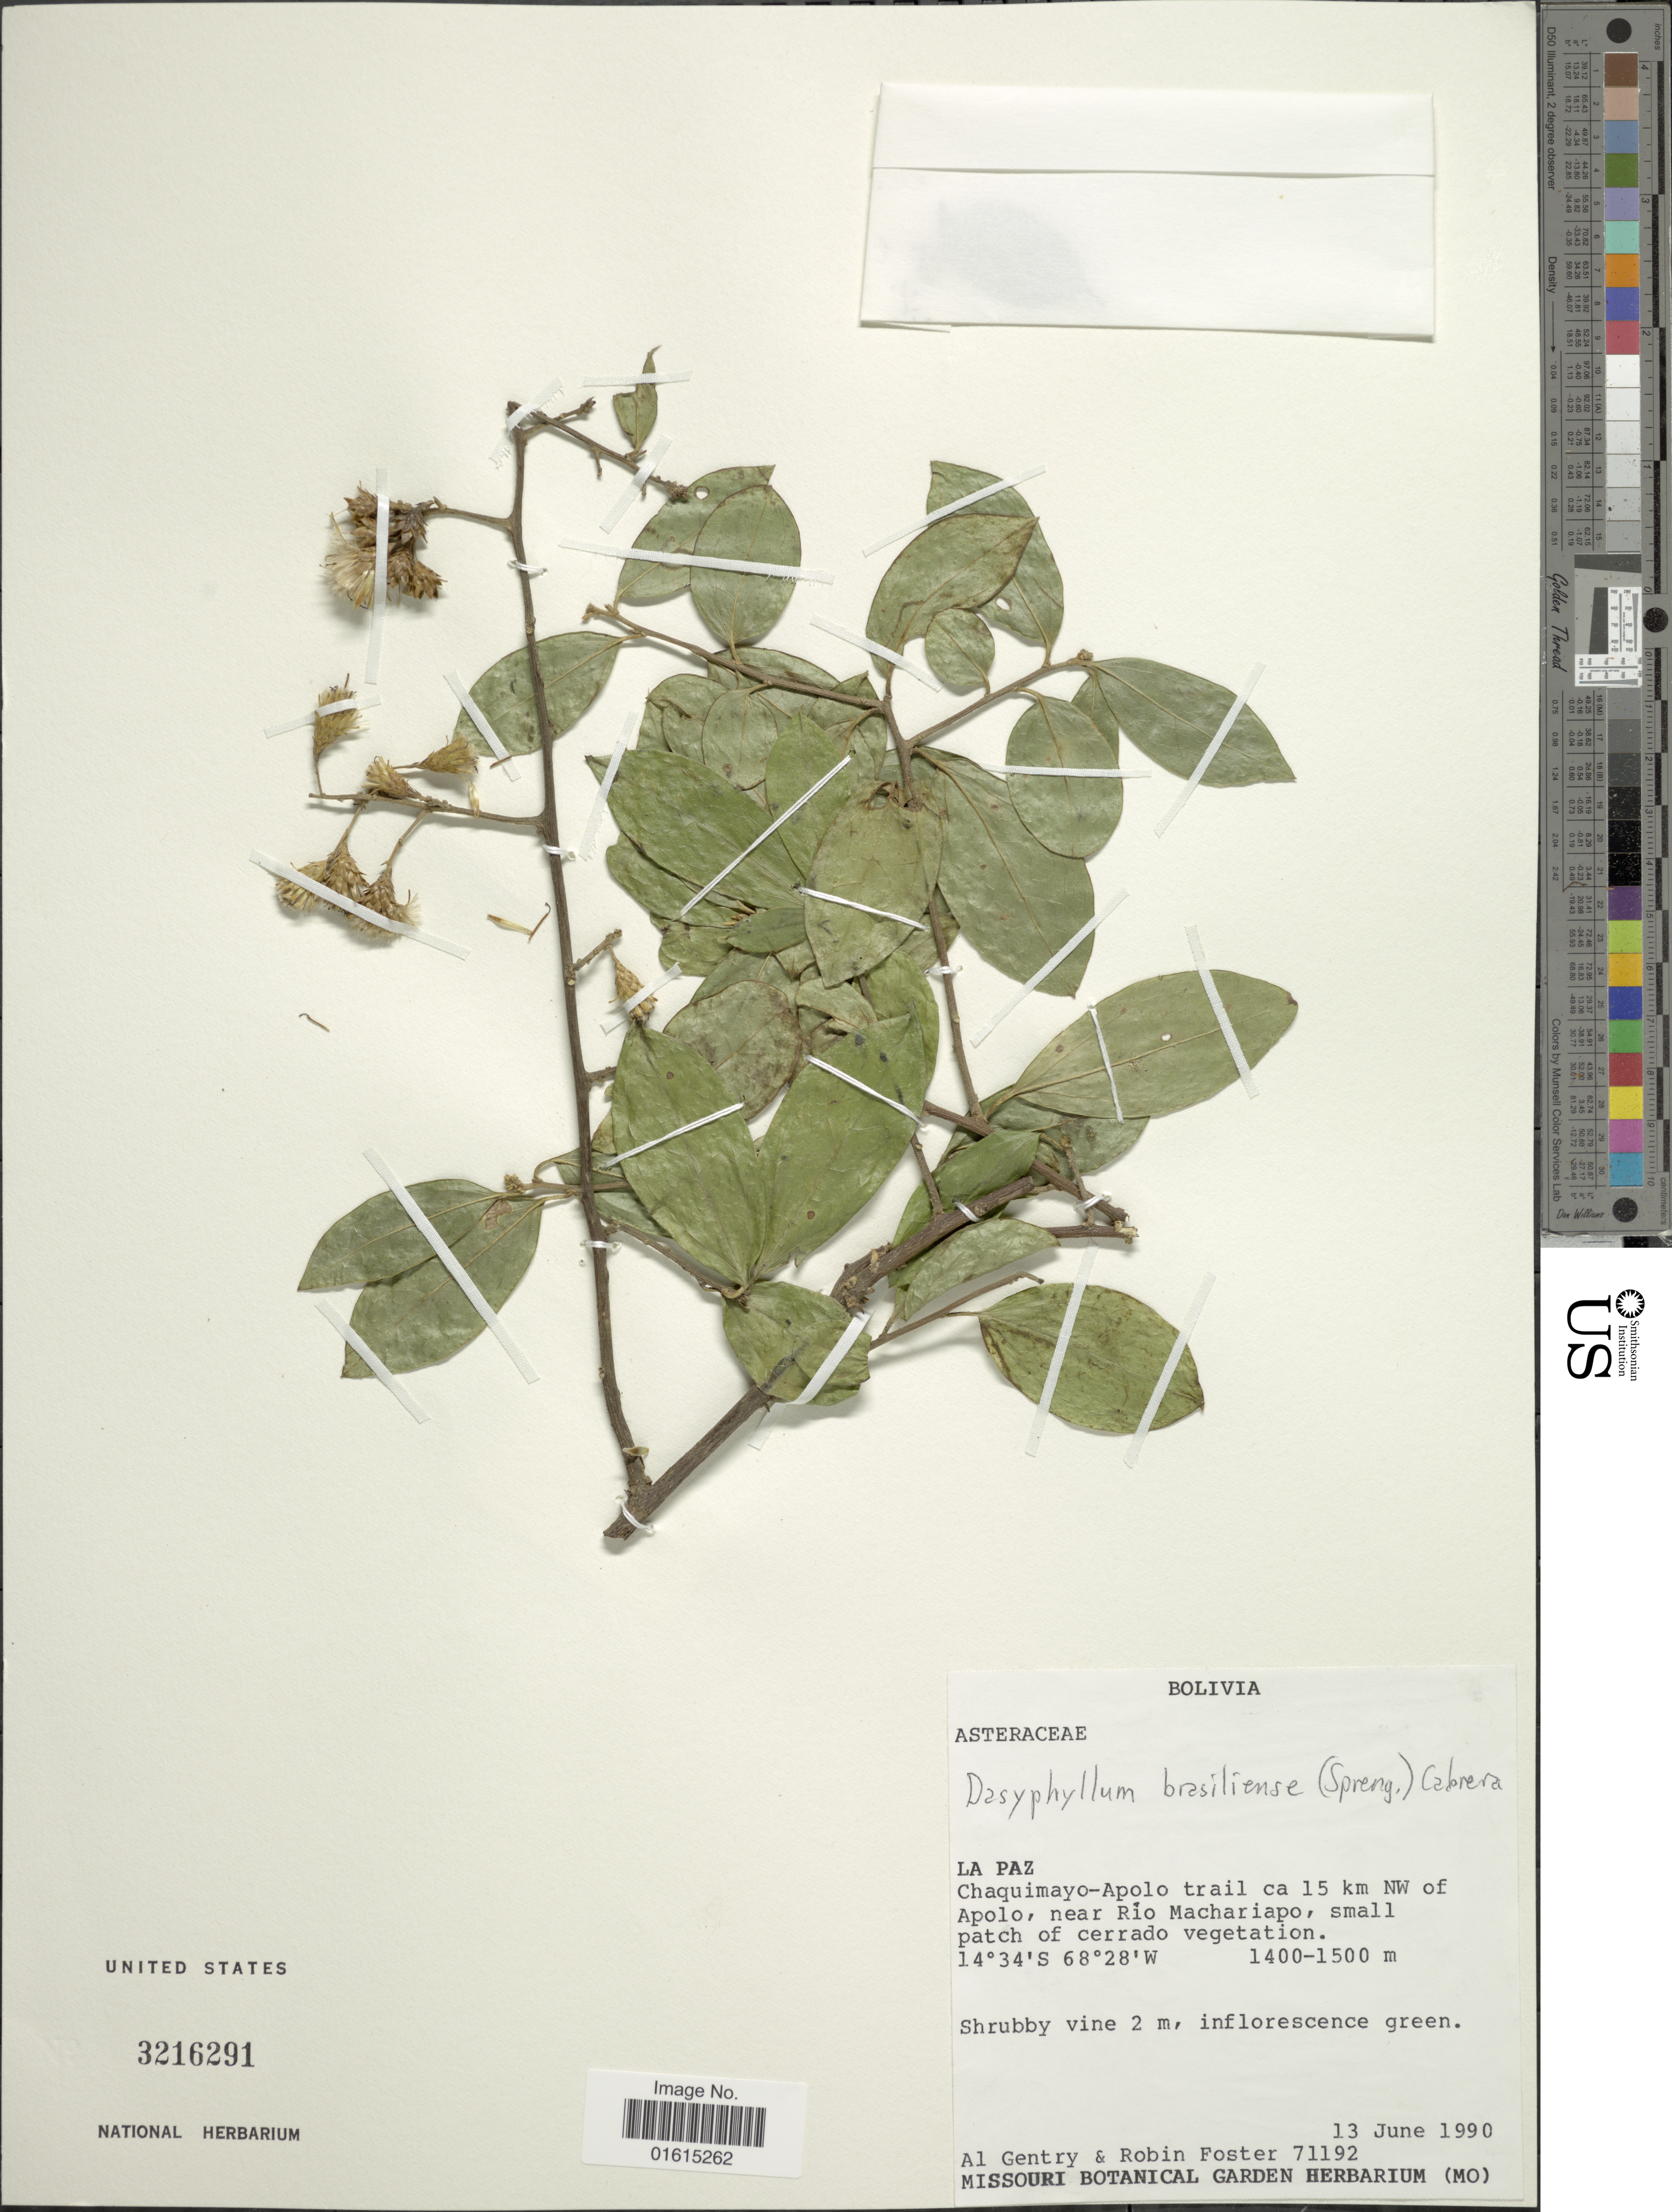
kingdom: Plantae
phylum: Tracheophyta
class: Magnoliopsida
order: Asterales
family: Asteraceae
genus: Dasyphyllum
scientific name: Dasyphyllum brasiliense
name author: (Spreng.) Cabrera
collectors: A. H. Gentry & R. B. Foster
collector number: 71192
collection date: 1990-06-13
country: Bolivia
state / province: La Paz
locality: Chaq2uimayo-Apolo trail ca 15 km NW of Apolo, near Rio Machariapo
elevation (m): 1400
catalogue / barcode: US 3216291